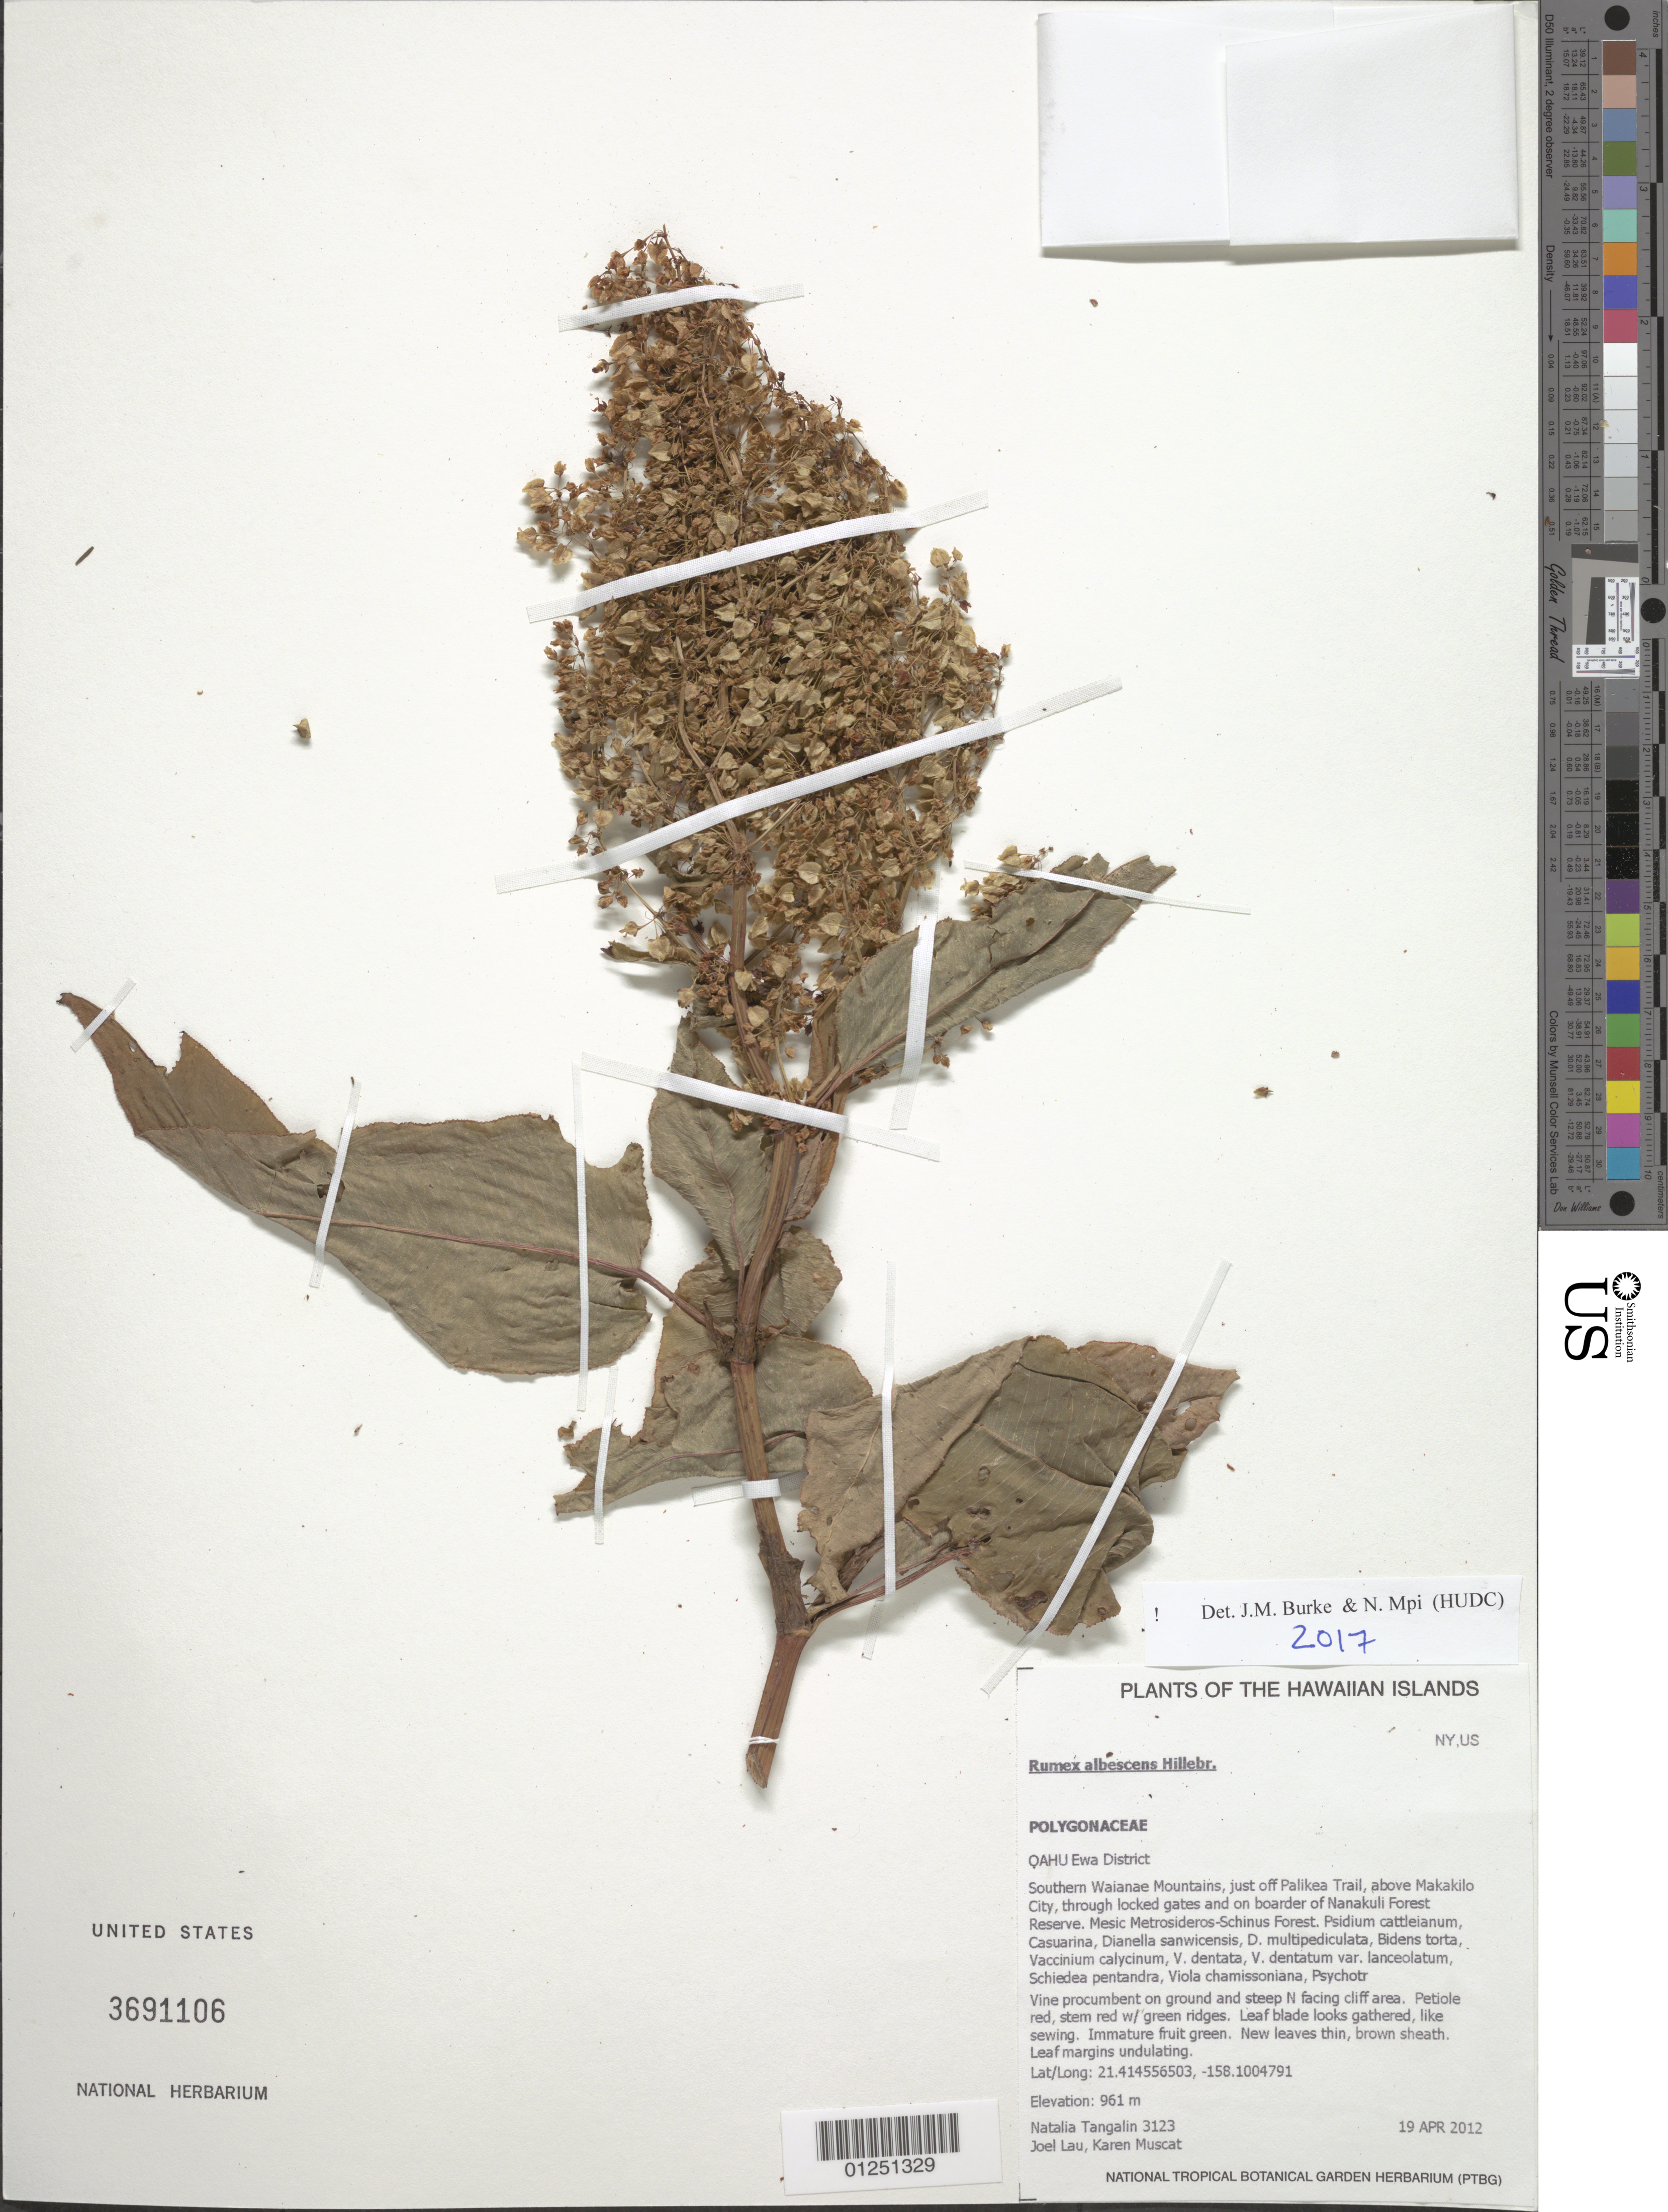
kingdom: Plantae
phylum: Tracheophyta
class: Magnoliopsida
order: Caryophyllales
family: Polygonaceae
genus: Rumex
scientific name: Rumex albescens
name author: Hillebr.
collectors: N. Tangalin, J. Lau & K. Muscat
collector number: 3123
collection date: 2012-04-19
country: United States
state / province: Hawaii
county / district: Honolulu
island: Oahu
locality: Ewa District, Southern Waianae mountains, just off Palikea trail, above Makakilo City, through locked gates and on border of Nanakuli forest Reserve.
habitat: Mesic forest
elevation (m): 961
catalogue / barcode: US 3691106